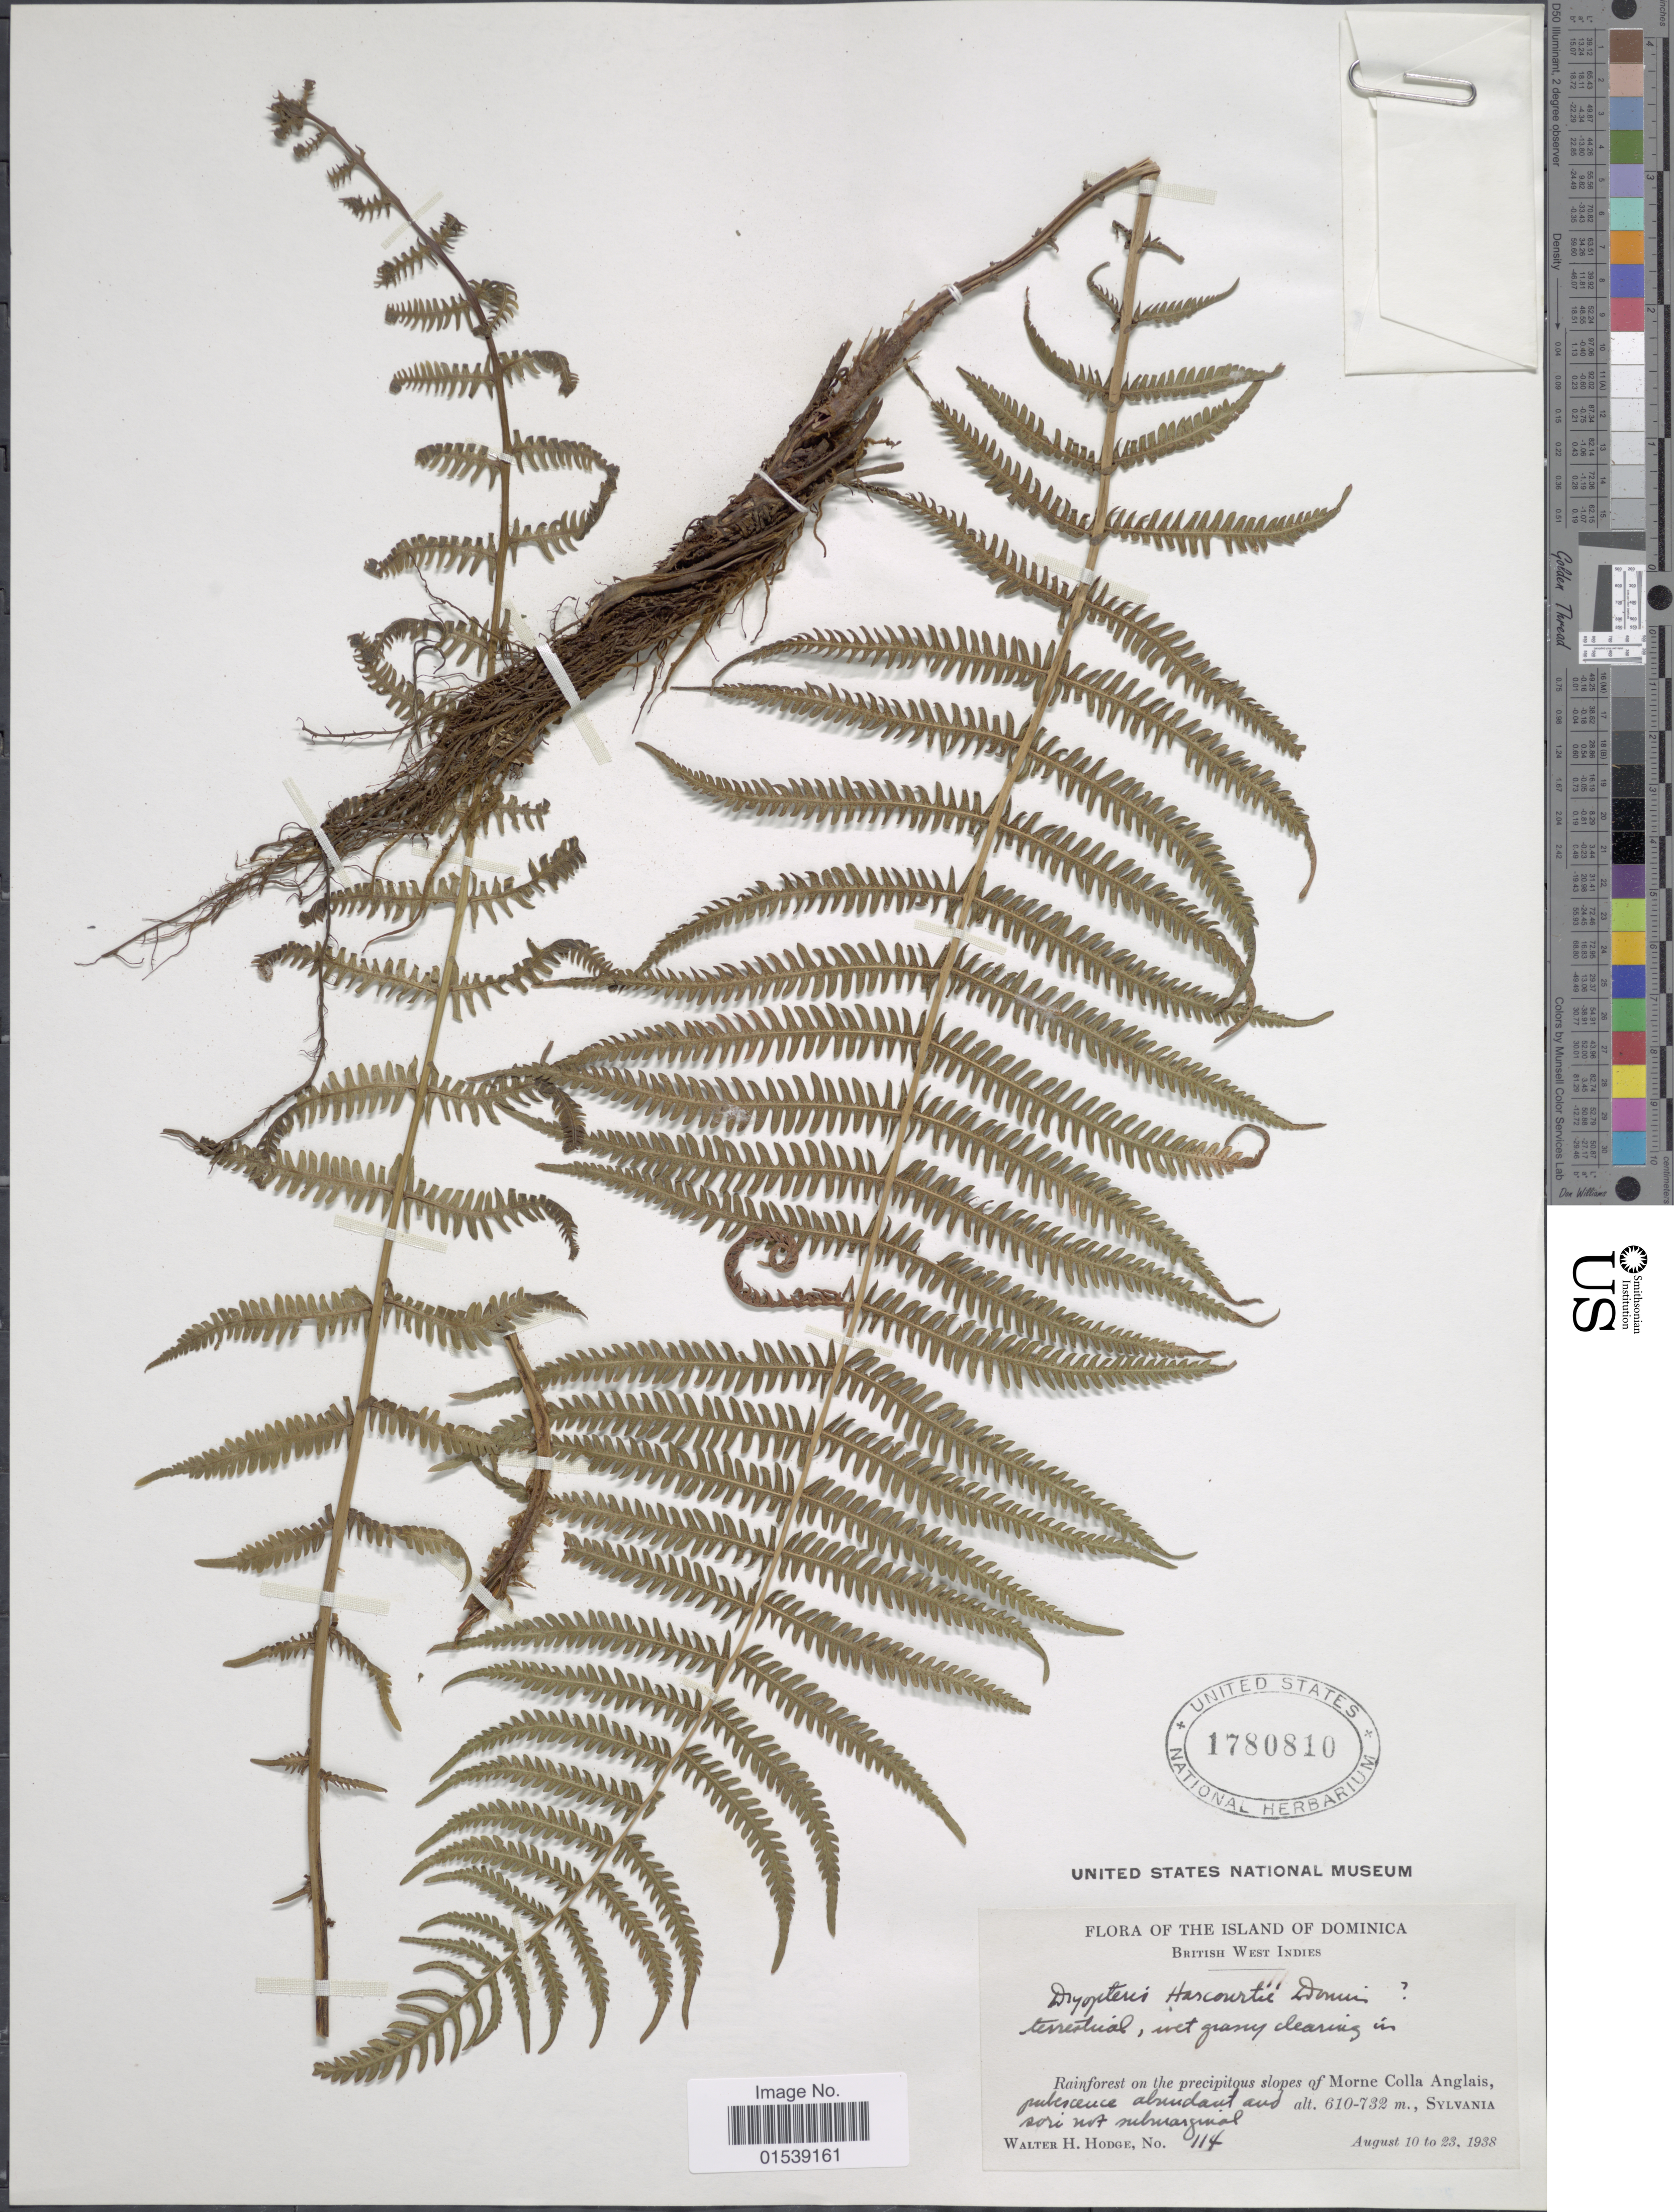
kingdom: Plantae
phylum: Tracheophyta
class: Polypodiopsida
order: Polypodiales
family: Thelypteridaceae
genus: Amauropelta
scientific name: Amauropelta balbisii (Spreng.) comb. nov., ined. 2015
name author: (Spreng.)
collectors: W. Hodge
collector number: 114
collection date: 1938-08-10/1938-08-23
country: Dominica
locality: Island of Dominica, British West Indies, Rainforest on the precipitous slopes of Morne Colla Anglais, Sylvania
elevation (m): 610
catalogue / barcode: US 1780810